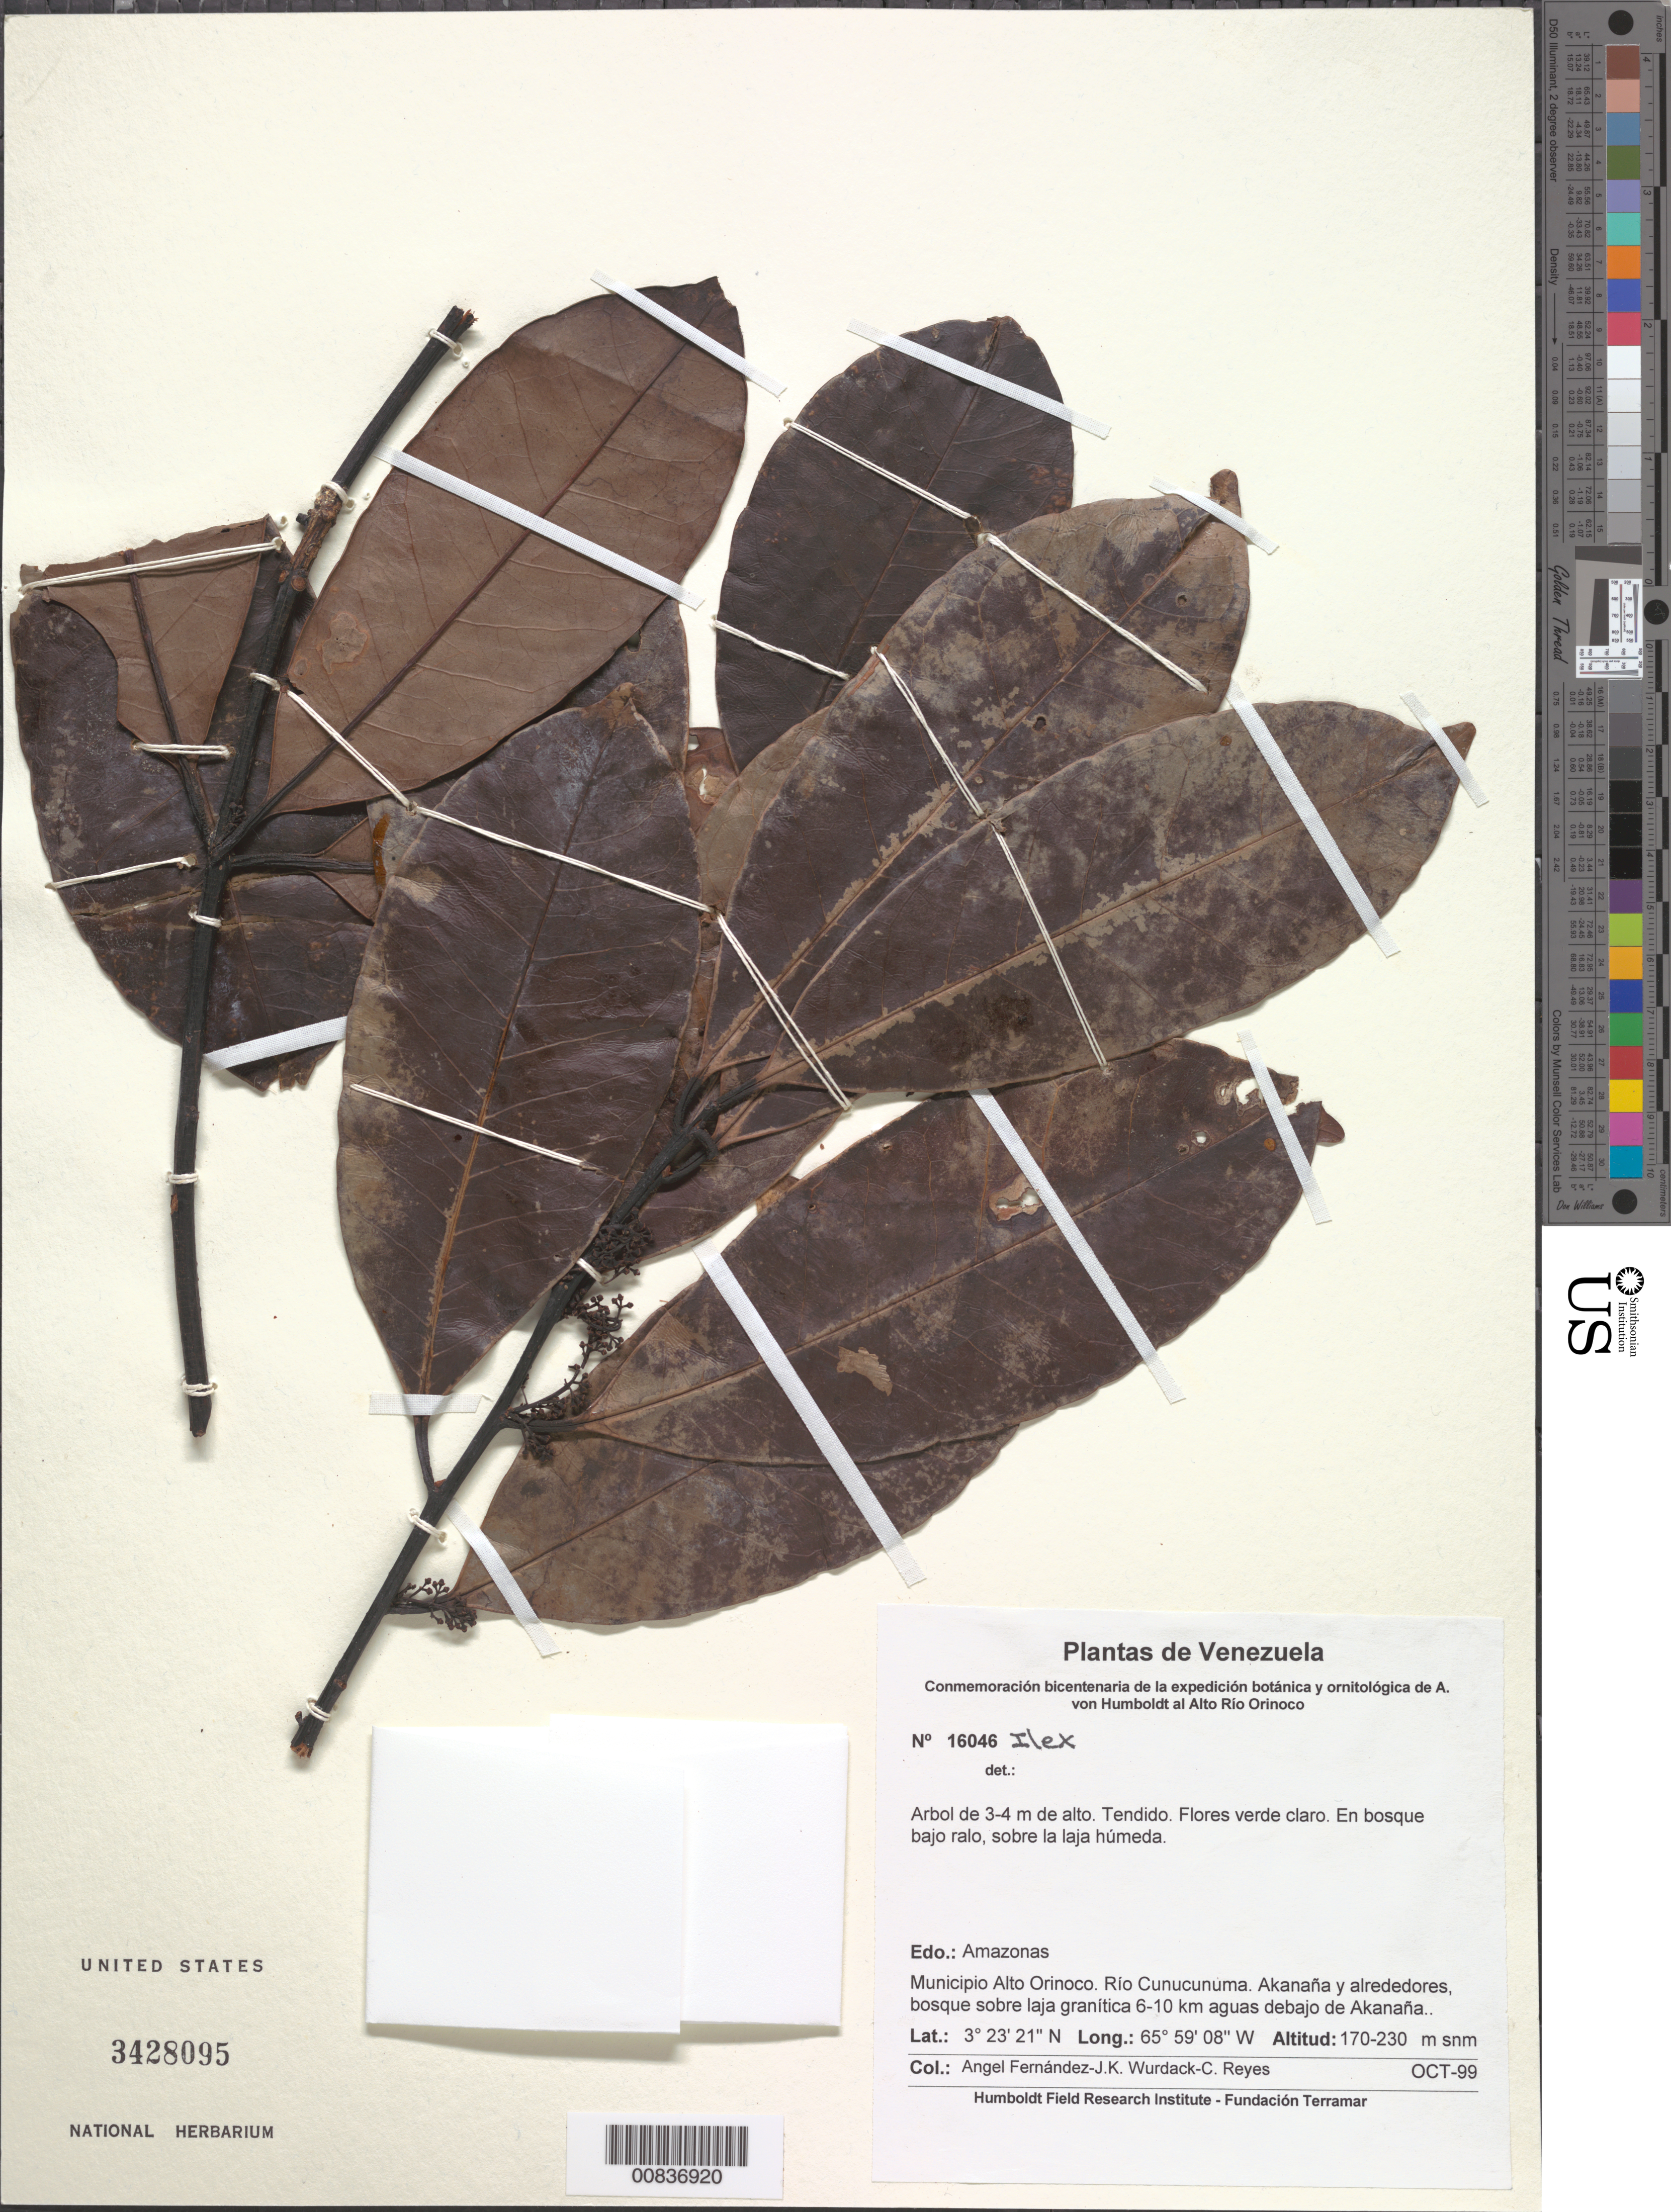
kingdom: Plantae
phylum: Tracheophyta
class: Magnoliopsida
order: Aquifoliales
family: Aquifoliaceae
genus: Ilex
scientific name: Ilex sp.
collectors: A. Fernández, K. Wurdack & C. Reyes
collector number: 16046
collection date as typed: Oct-99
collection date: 1999-10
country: Venezuela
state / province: Amazonas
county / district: Alto Orinoco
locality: Río Cunucunuma, 6-10 km aguas debajo de Akanaña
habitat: Bosque sobre laja granítica; bosque bajo ralo, sobre laja húmeda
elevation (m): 170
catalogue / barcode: US 3428095